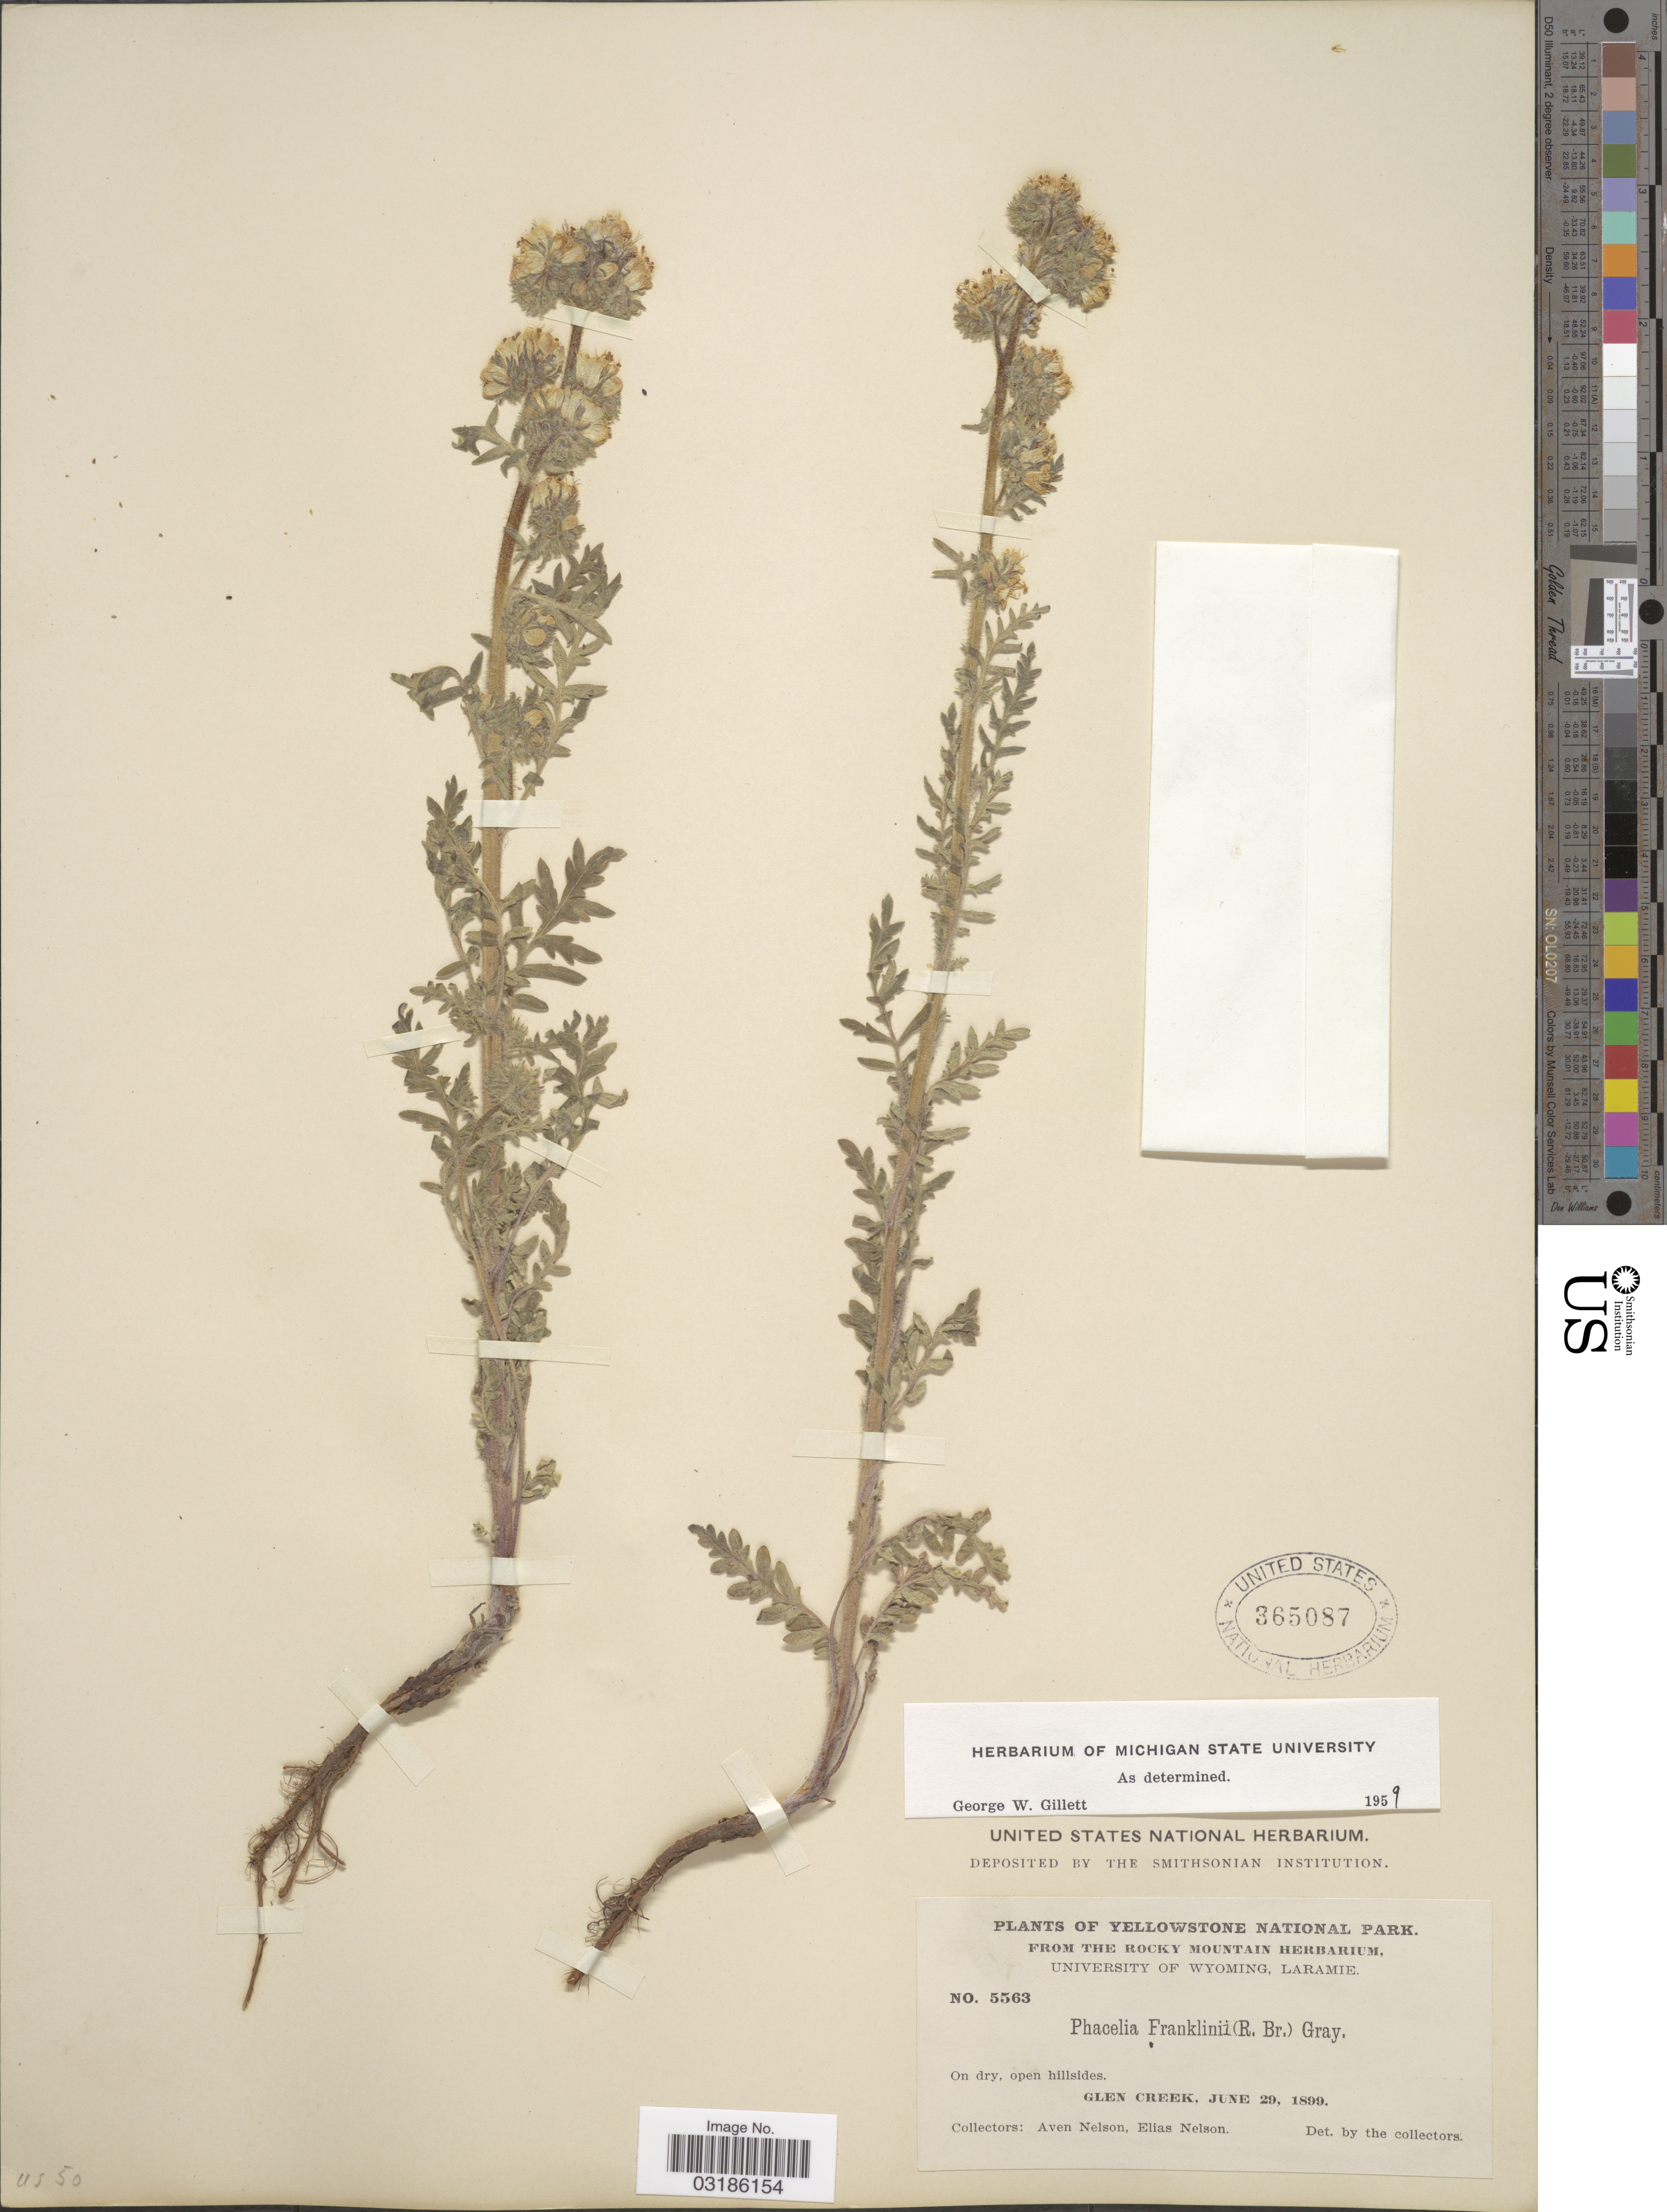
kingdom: Plantae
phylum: Tracheophyta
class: Magnoliopsida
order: Boraginales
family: Hydrophyllaceae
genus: Phacelia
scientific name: Phacelia franklinii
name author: Nutt.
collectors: A. Nelson & E. Nelson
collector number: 5563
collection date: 1899-06-29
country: United States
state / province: Wyoming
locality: Yellowstone National Park. Glen Creek.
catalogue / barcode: US 365087